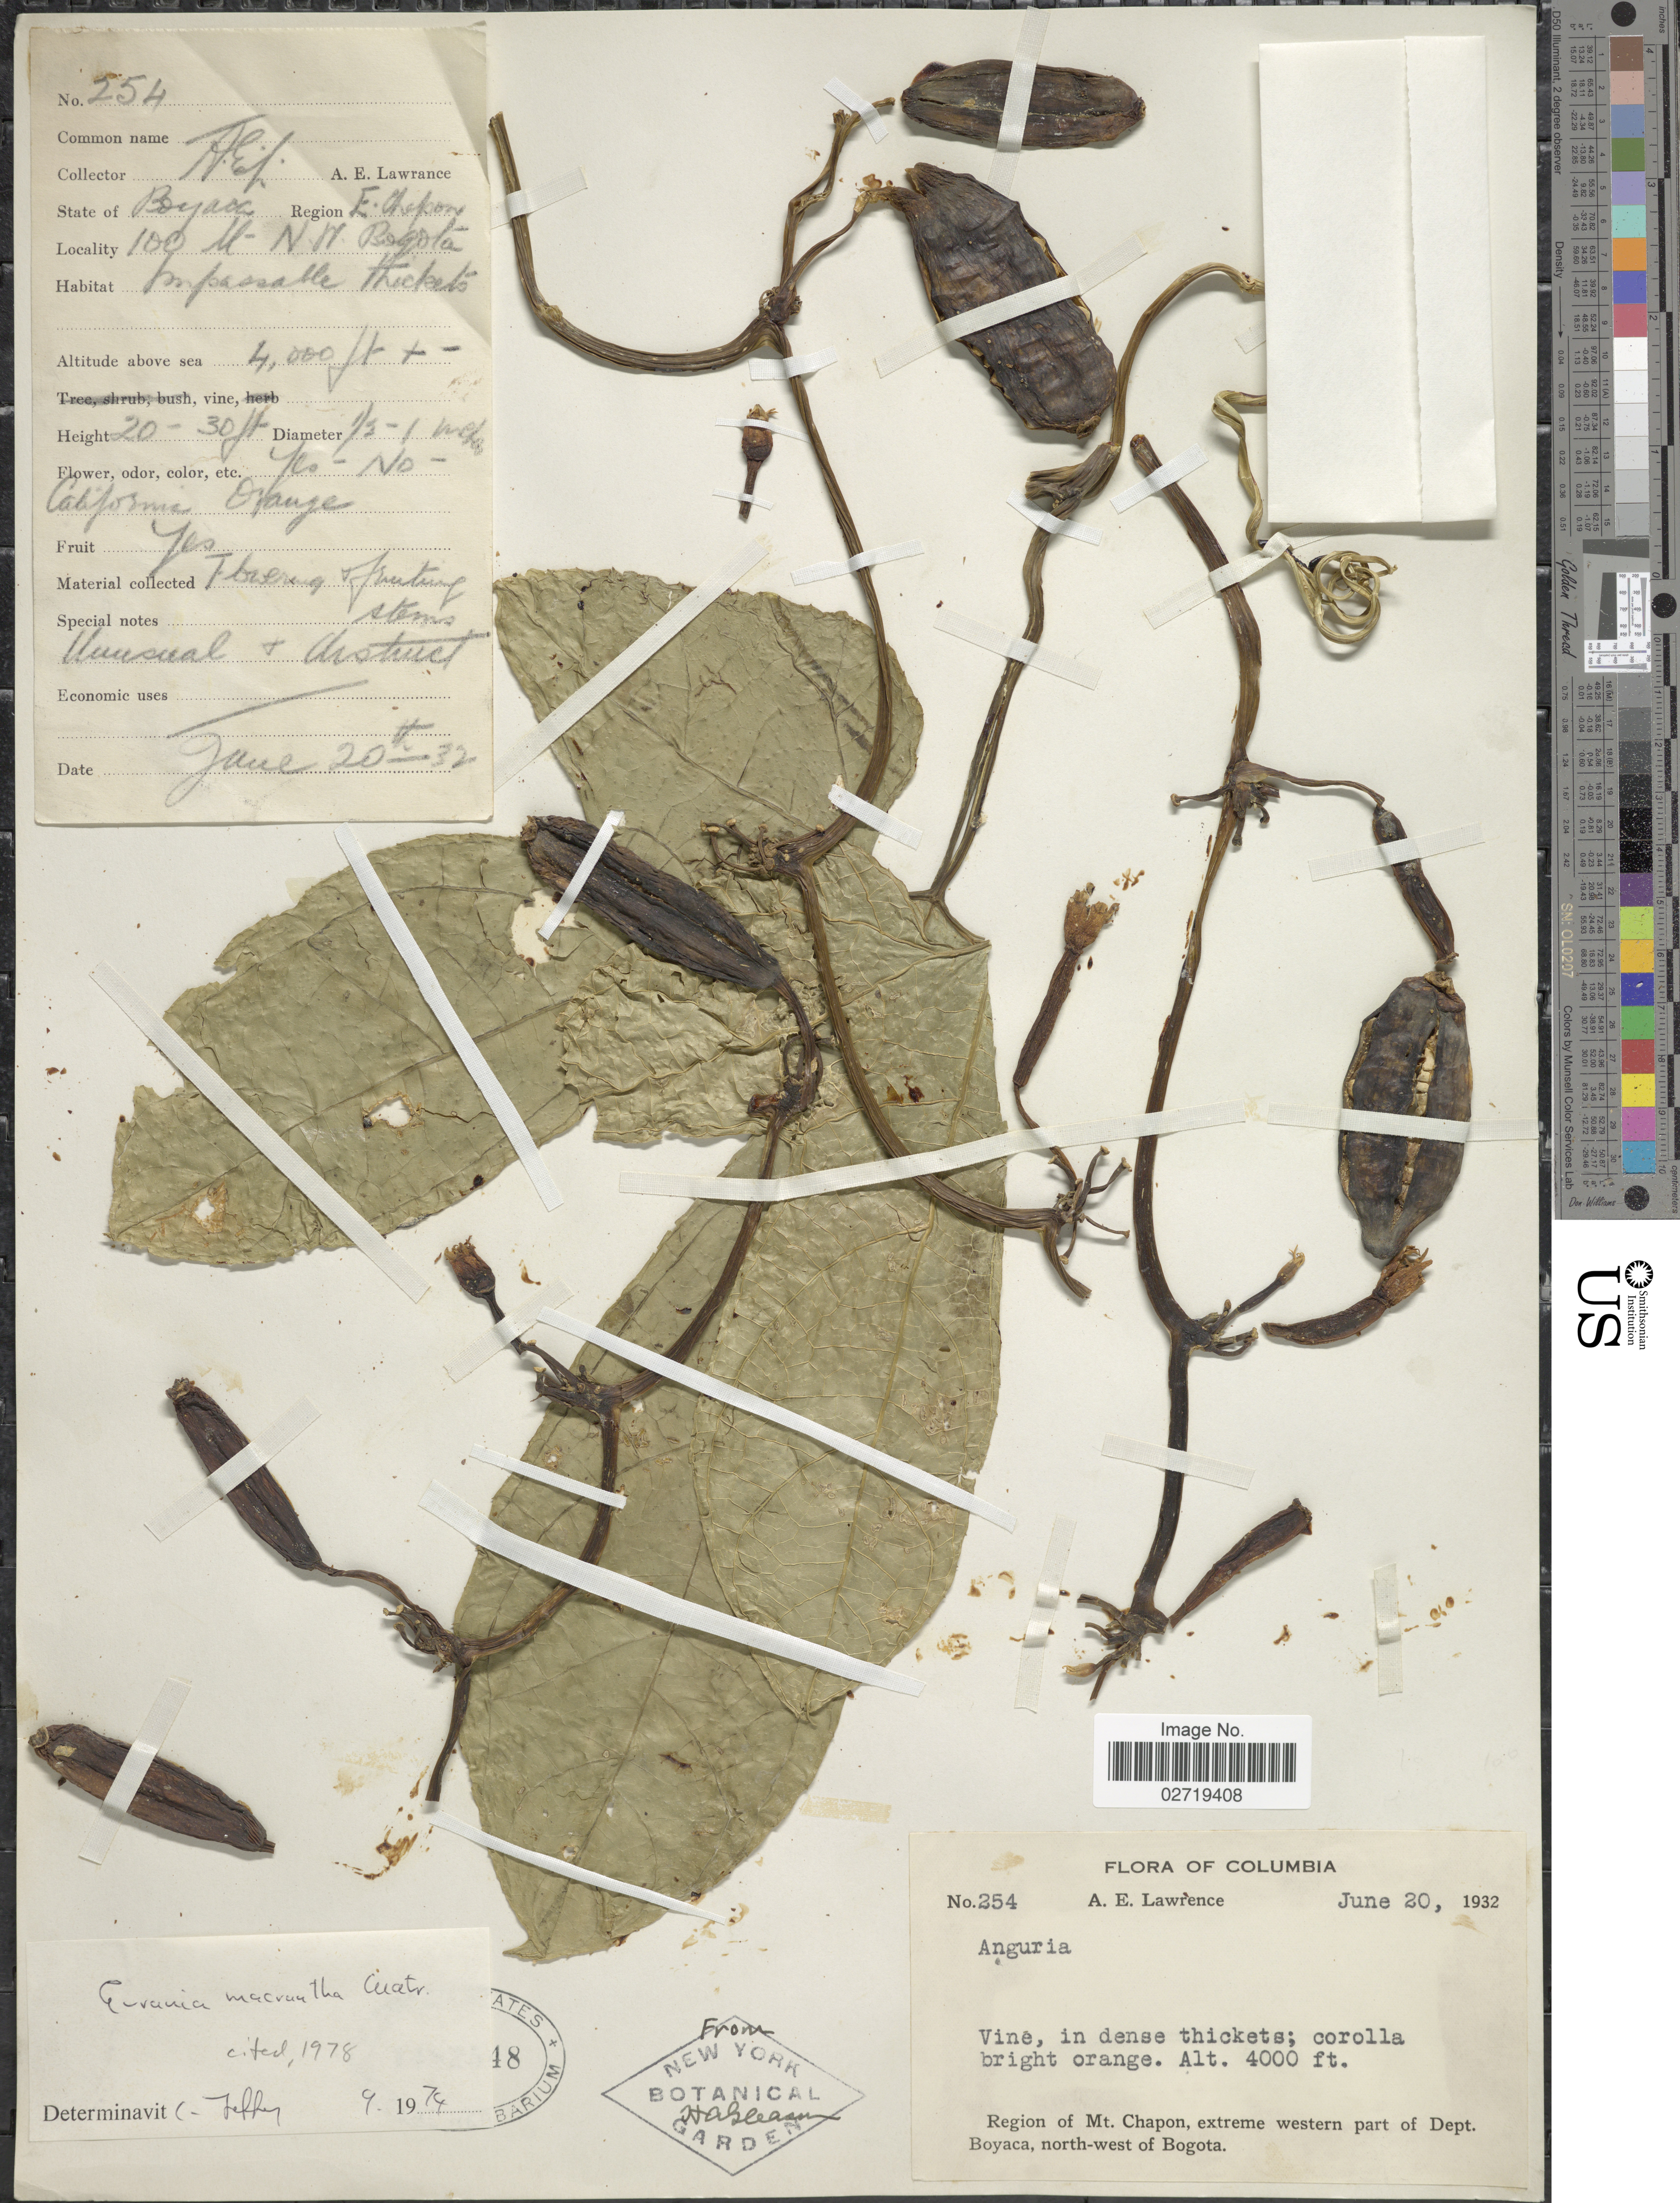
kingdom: Plantae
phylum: Tracheophyta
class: Magnoliopsida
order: Cucurbitales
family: Cucurbitaceae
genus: Gurania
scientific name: Gurania macrantha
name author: Cuatrec.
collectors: A. Lawrance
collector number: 254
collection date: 1932-06-20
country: Colombia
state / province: Boyacá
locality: in dense thickets, Region of Mt. Chapon, extreme western part of Dept. Boyaca, north-west of Bogota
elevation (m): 1219